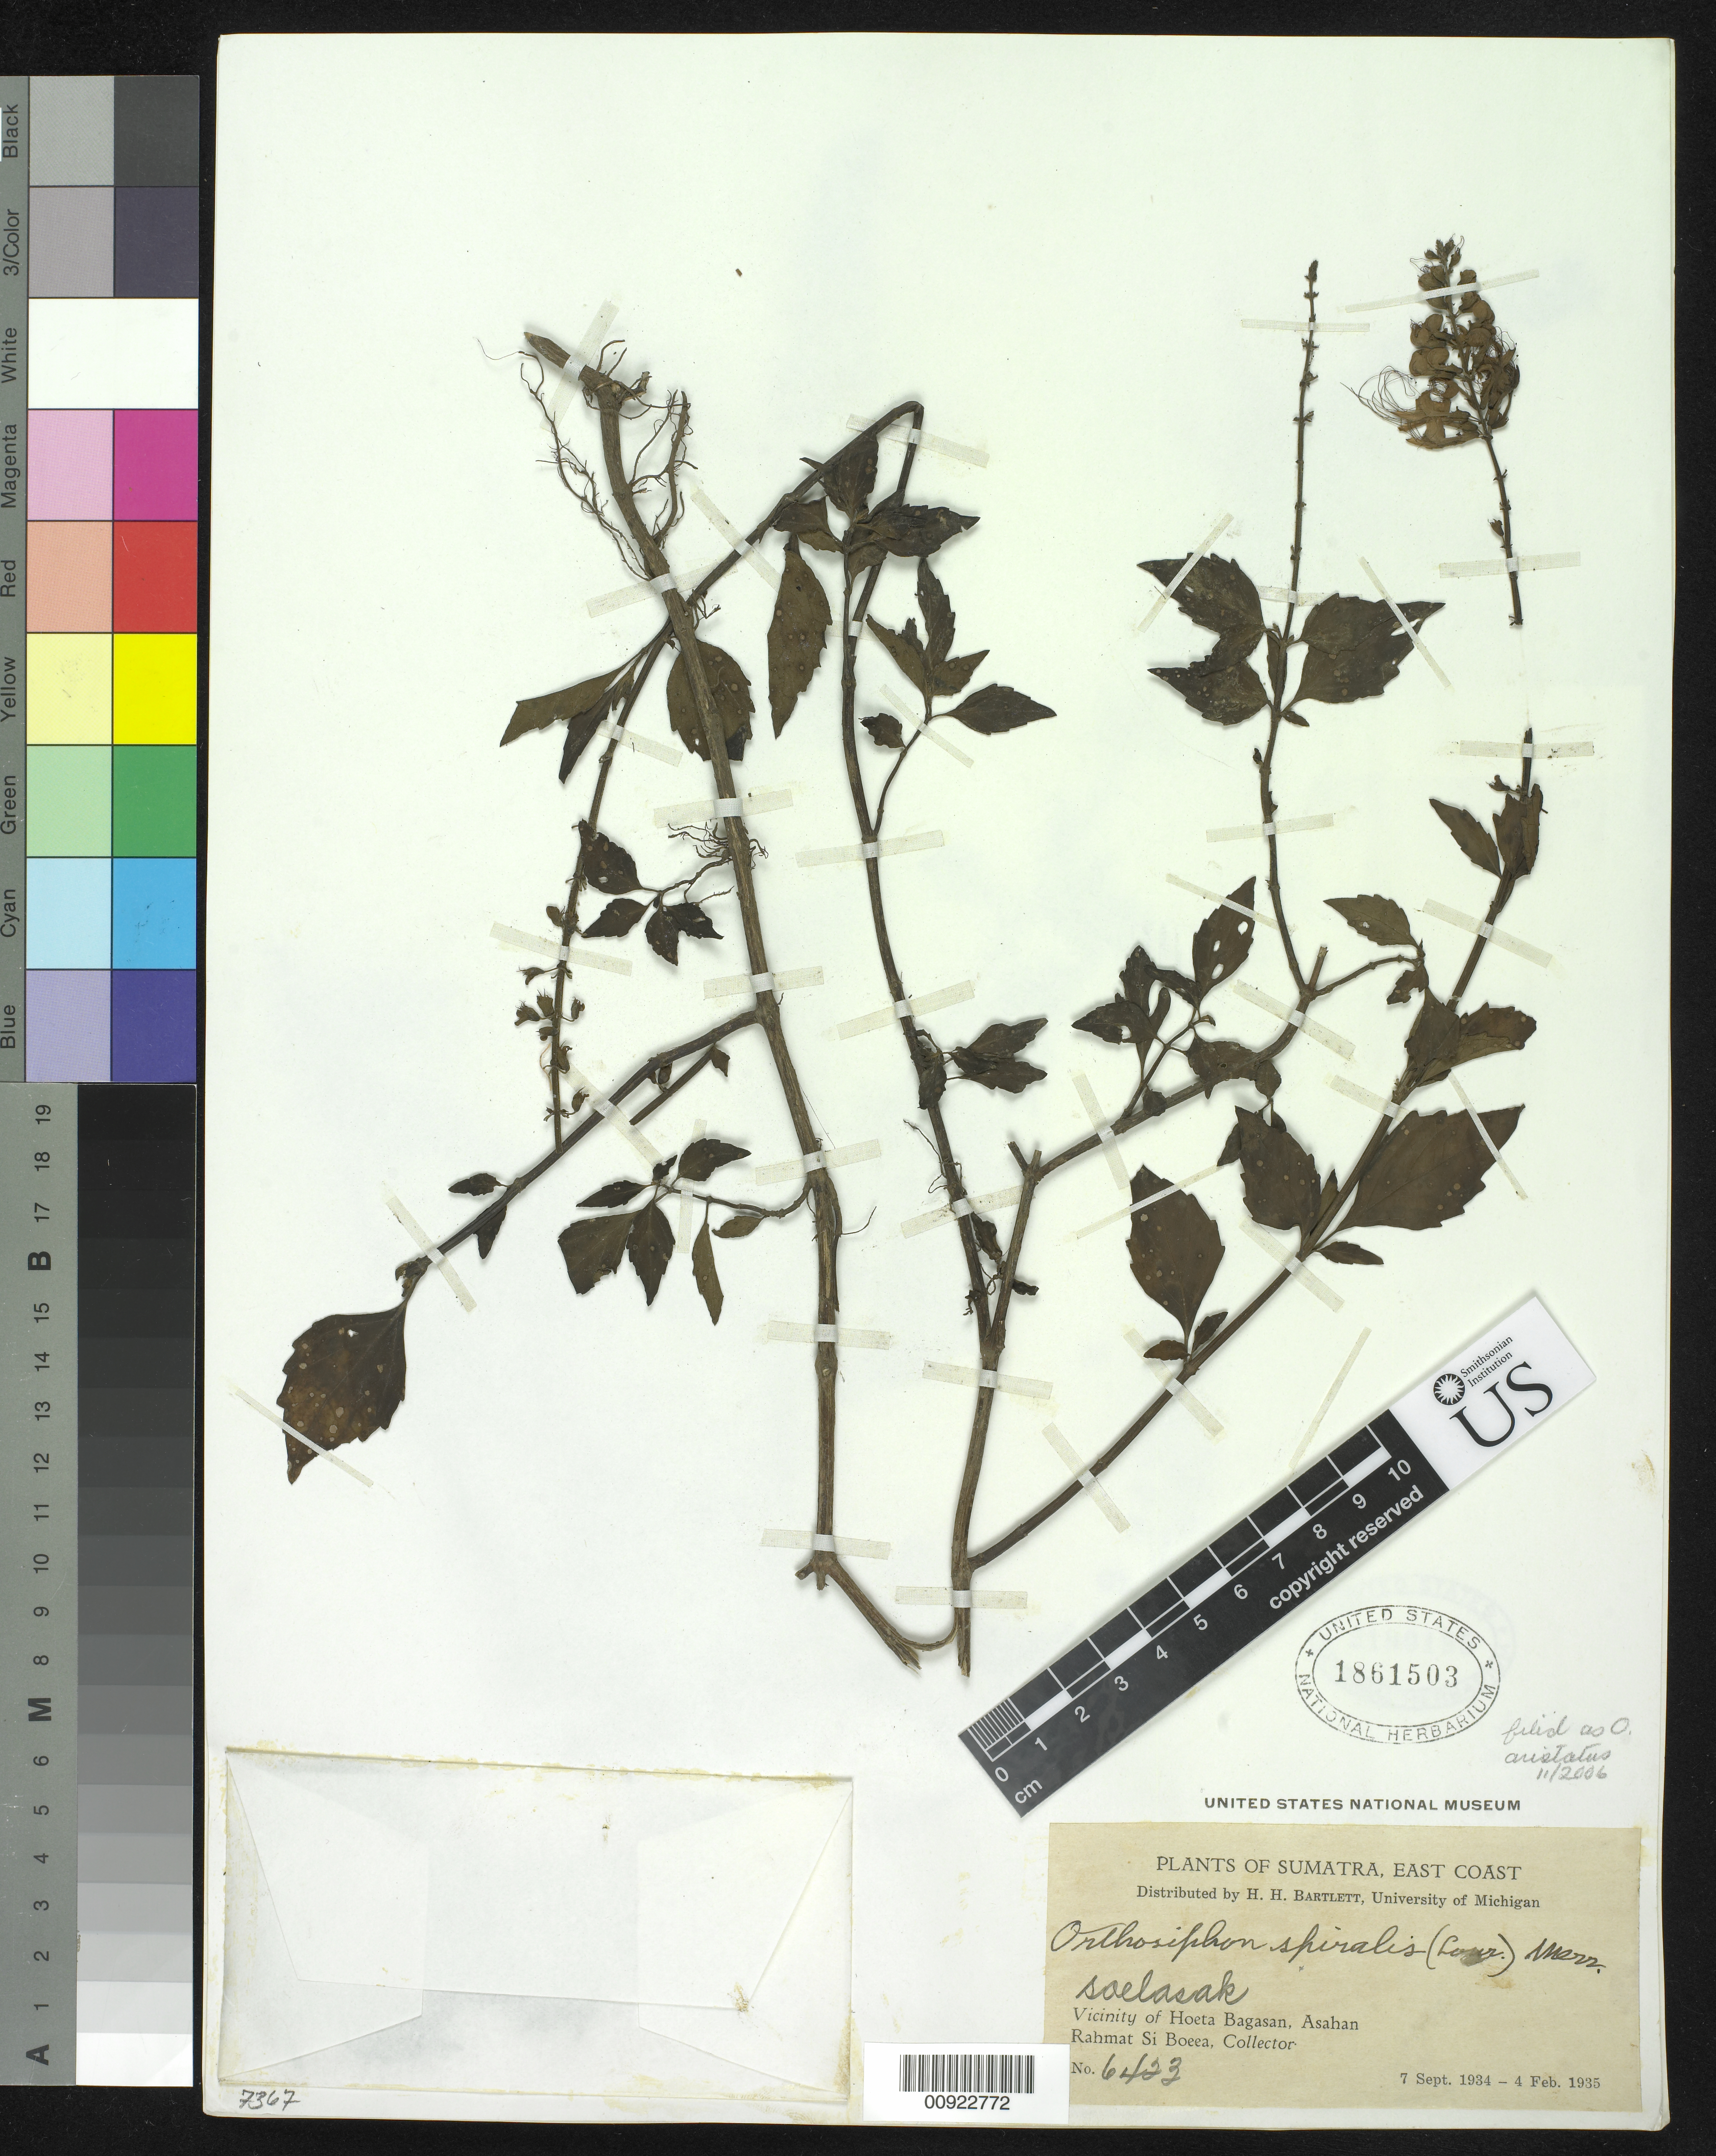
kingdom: Plantae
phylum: Tracheophyta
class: Magnoliopsida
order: Lamiales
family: Lamiaceae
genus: Orthosiphon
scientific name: Orthosiphon aristatus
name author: (Blume) Miq.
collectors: Rahmat Si Boeea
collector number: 6423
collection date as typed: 07 Sep 1934 to 04 Feb 1935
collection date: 1934-09-07/1935-02-04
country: Indonesia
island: Sumatra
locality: Vicinity of Hoeta Bagasan, Asahan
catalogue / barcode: US 1861503